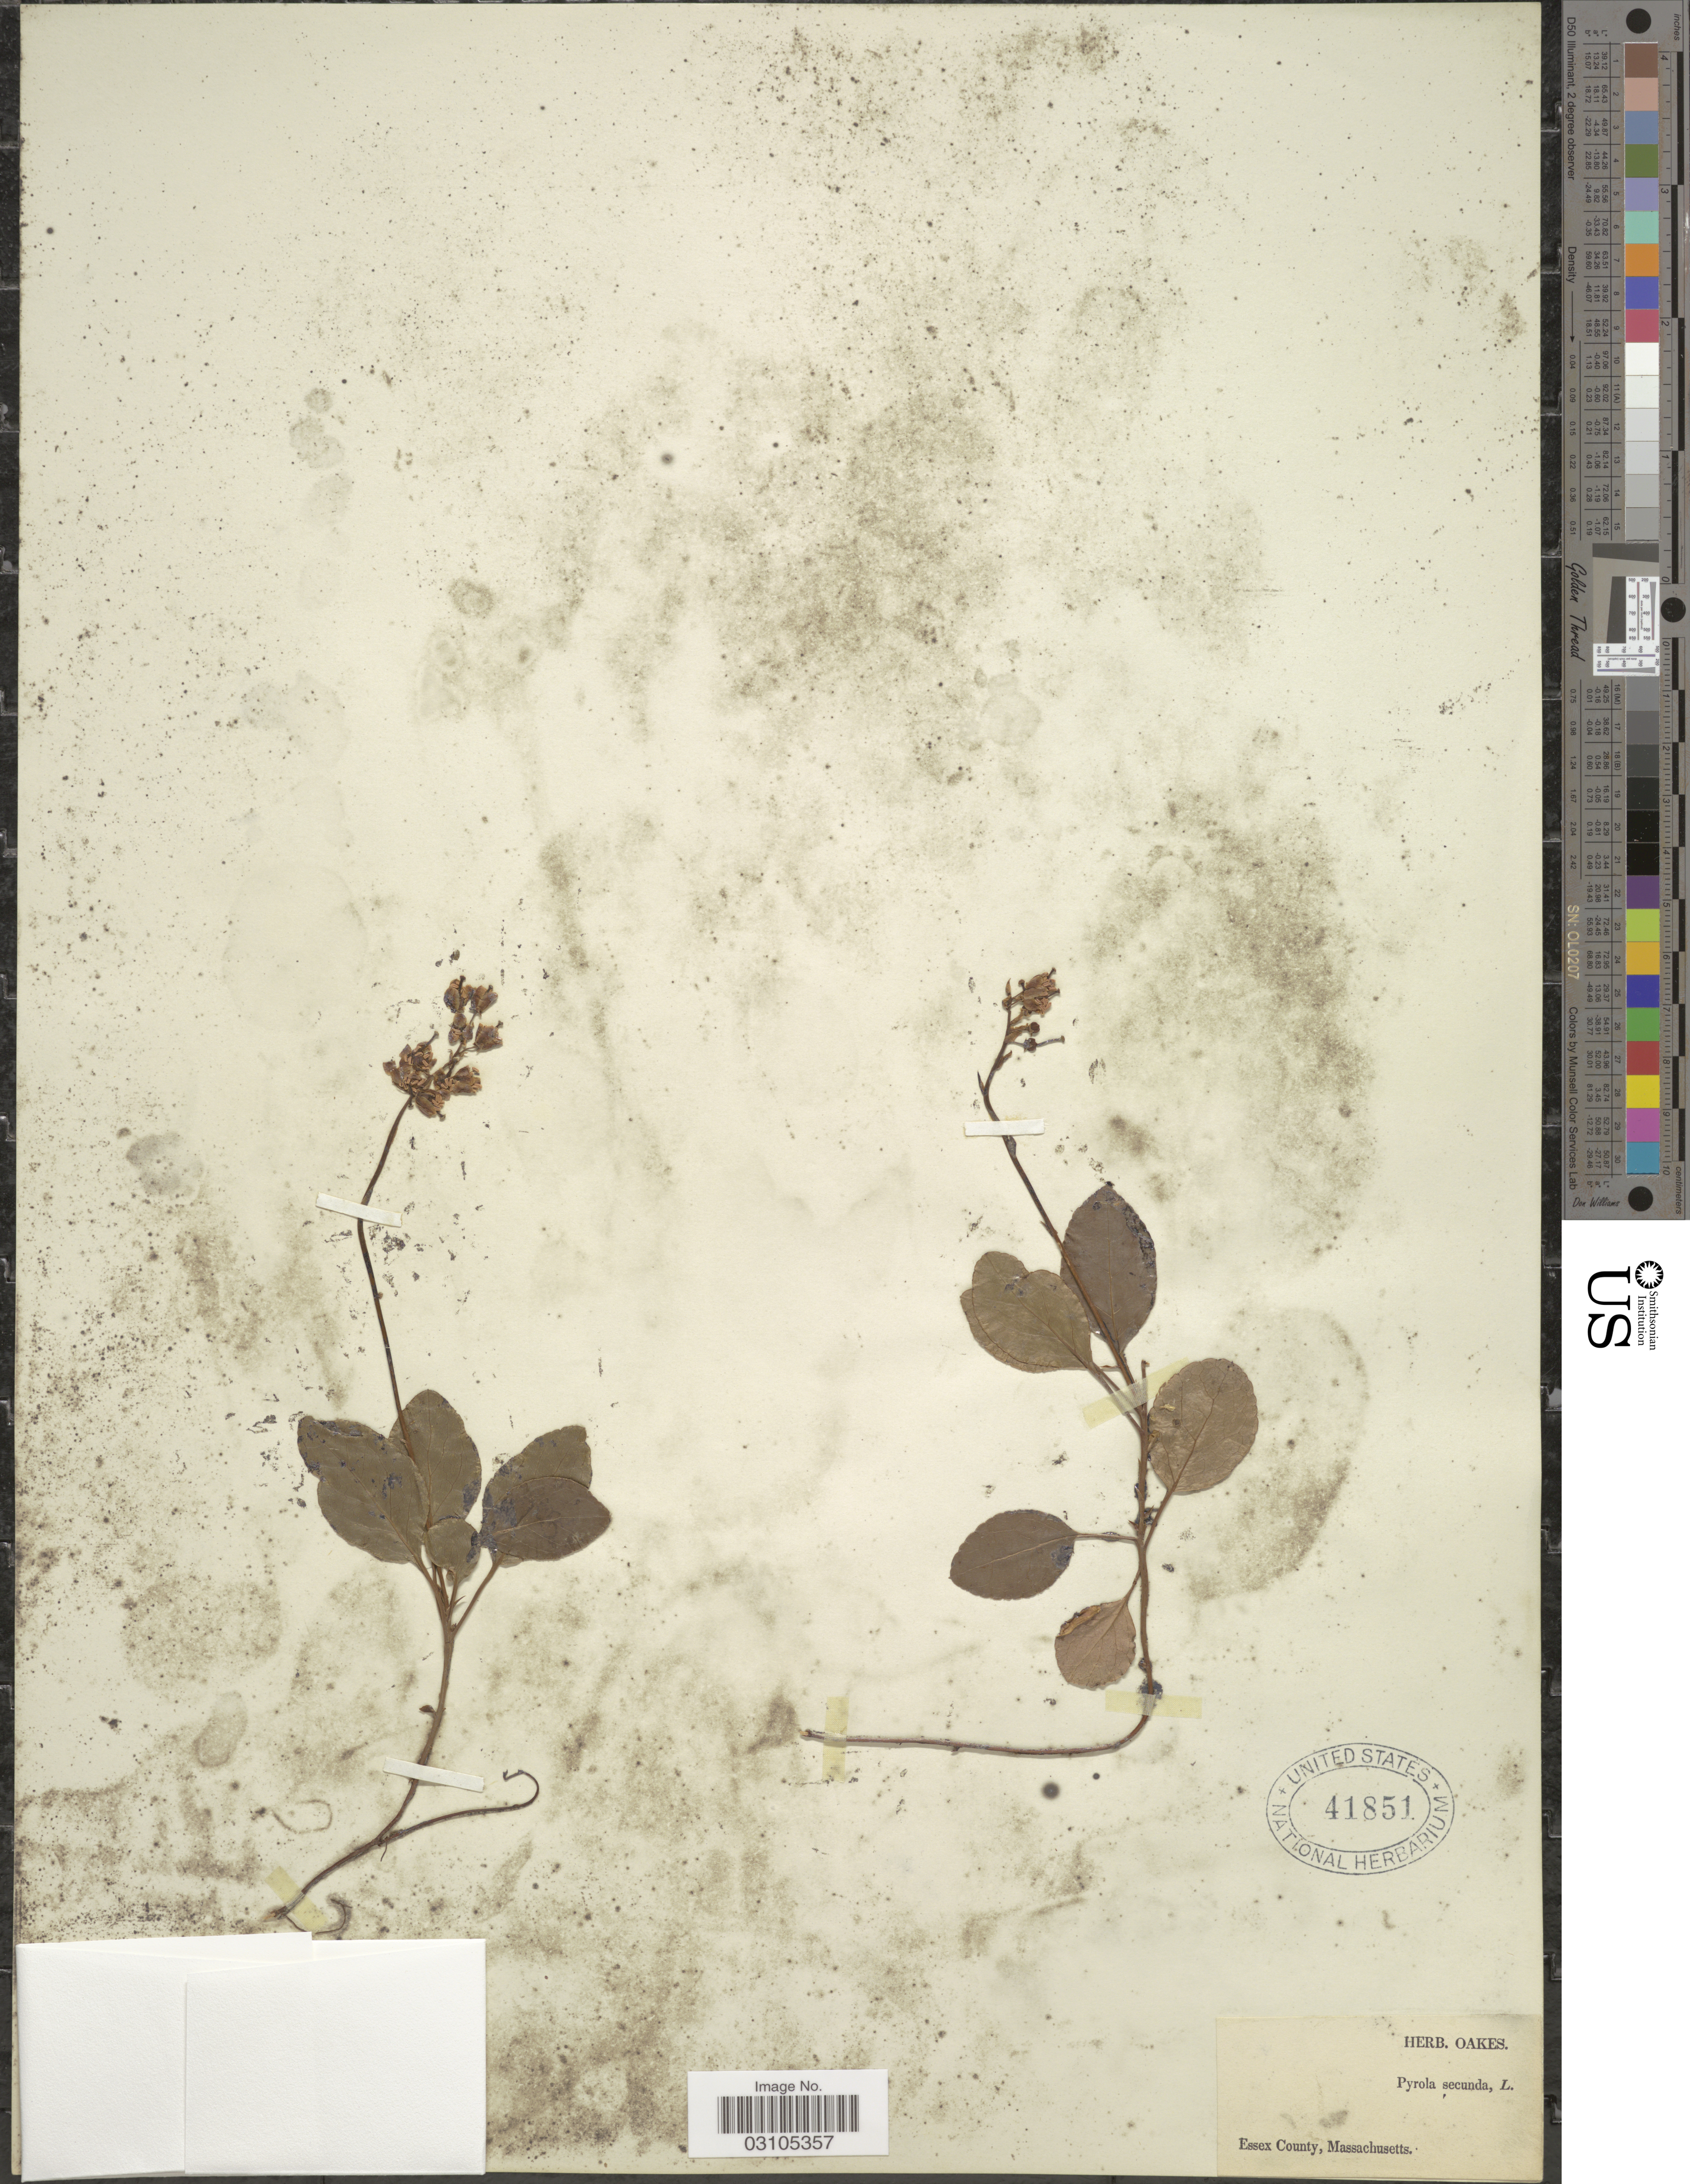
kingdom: Plantae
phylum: Tracheophyta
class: Magnoliopsida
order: Ericales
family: Ericaceae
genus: Orthilia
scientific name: Orthilia secunda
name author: (L.) House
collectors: ex herb. Oakes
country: United States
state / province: Massachusetts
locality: Essex County.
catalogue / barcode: US 41851